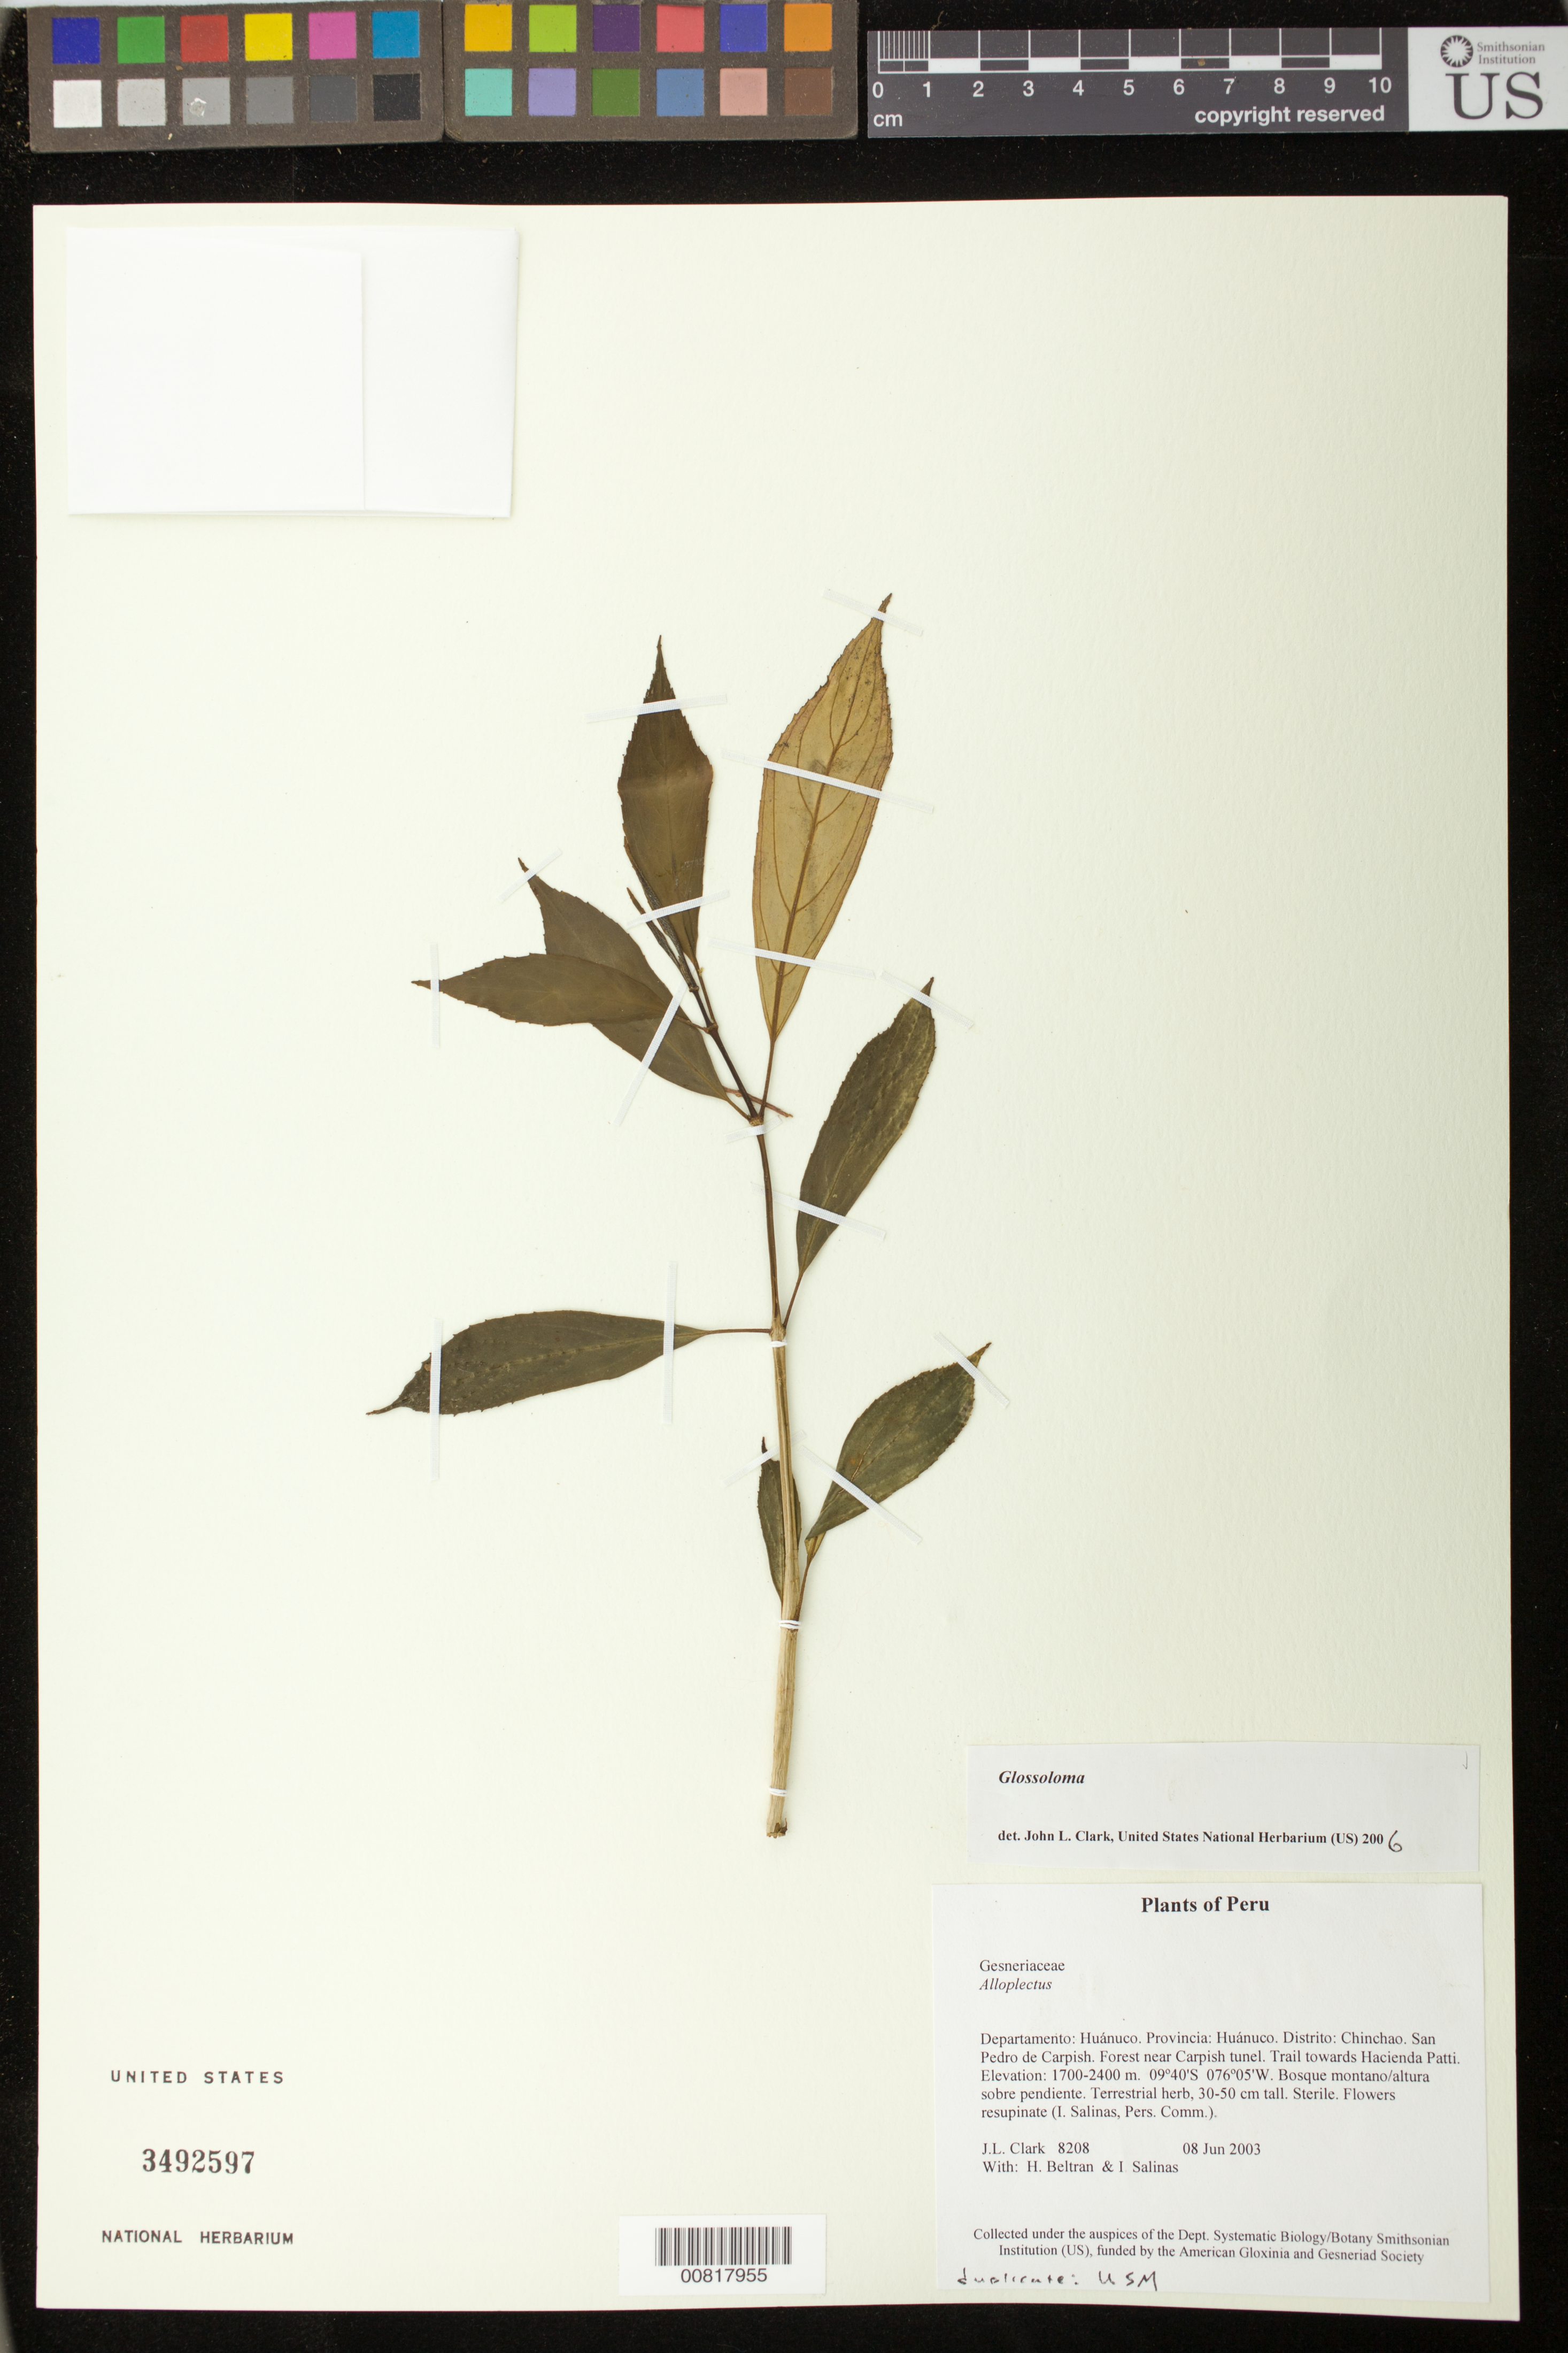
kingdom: Plantae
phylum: Tracheophyta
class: Magnoliopsida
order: Lamiales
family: Gesneriaceae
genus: Glossoloma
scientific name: Glossoloma sp.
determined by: Clark, J. L., (SEL), The Marie Selby Botanical Garden (UNITED STATES)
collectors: J. L. Clark, H. Beltran & I. Salinas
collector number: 8208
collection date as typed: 08 Jun 2003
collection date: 2003-06-08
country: Peru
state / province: Huánuco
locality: Huánuco. Distrito: Chinchao. San Pedro de Carpish. Forest near Carpish tunel. Trail towards Hacienda Patti.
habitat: Bosque montano/altura sobre pendiente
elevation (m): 1700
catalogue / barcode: US 3492597